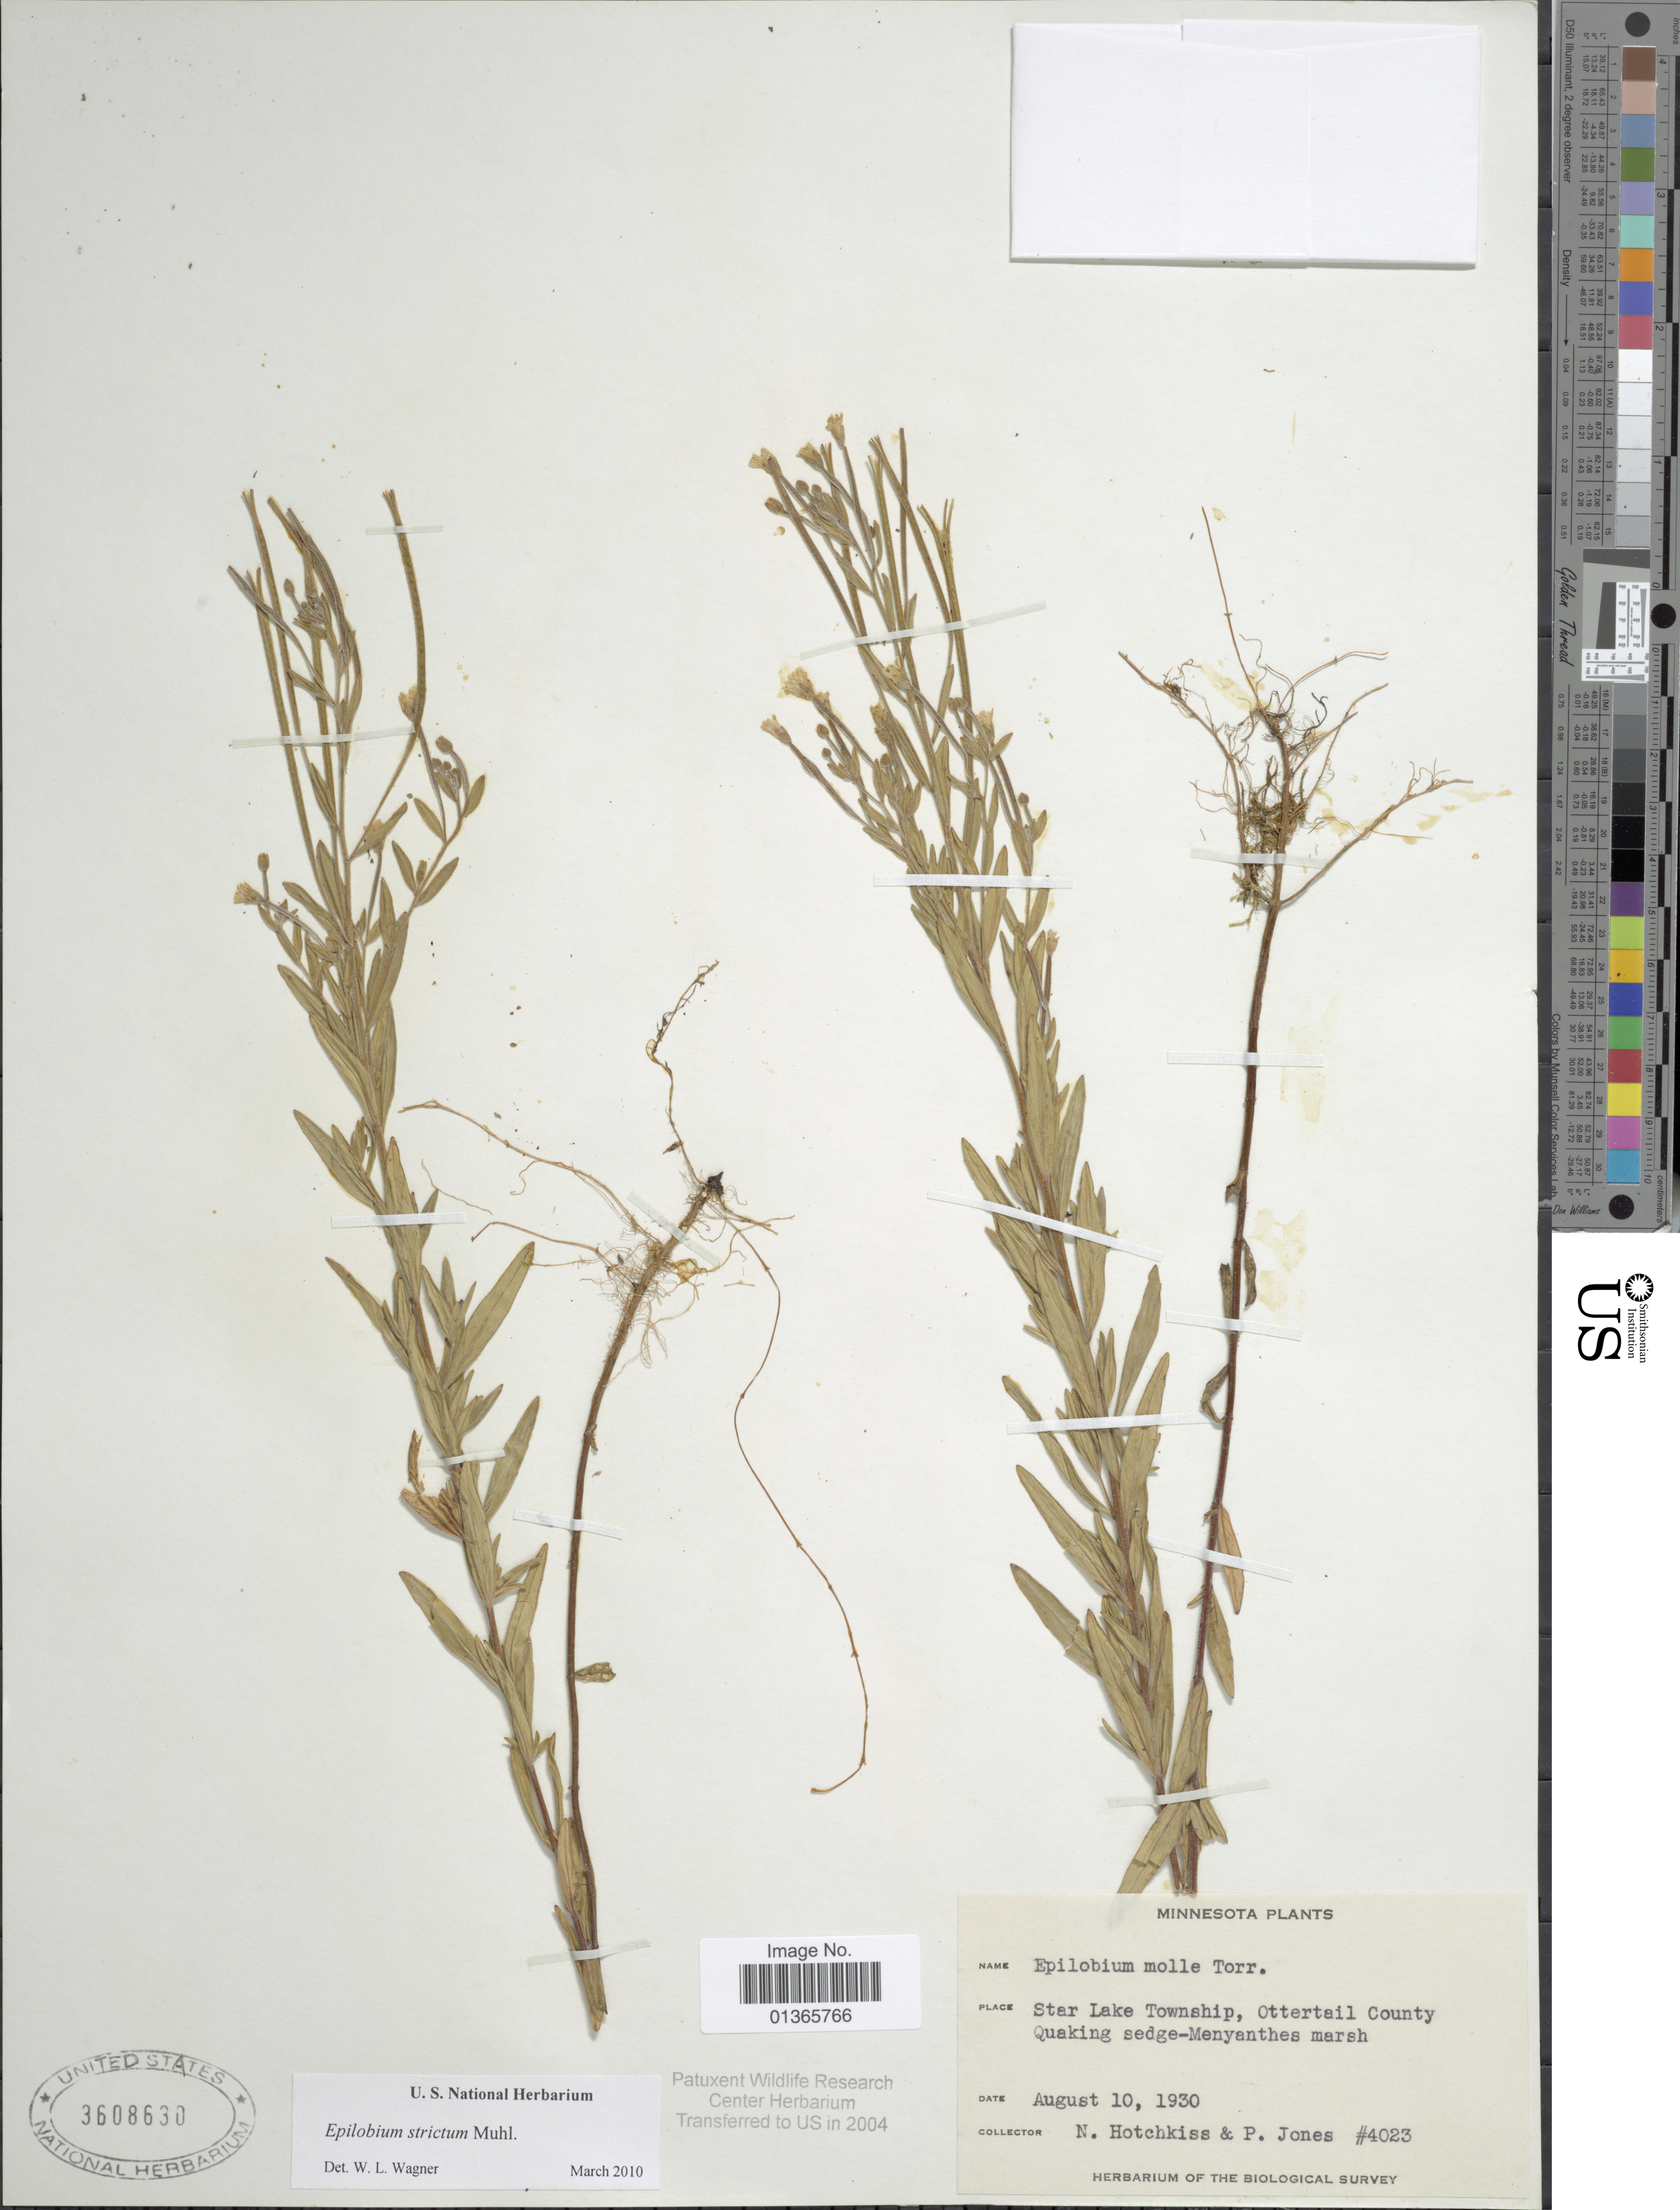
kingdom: Plantae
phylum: Tracheophyta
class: Magnoliopsida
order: Myrtales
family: Onagraceae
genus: Epilobium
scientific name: Epilobium strictum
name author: Muhl.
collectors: N. Hotchkiss & P. Jones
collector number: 4023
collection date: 1930-08-10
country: United States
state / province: Minnesota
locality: Star Lake Township, Ottertail County Quaking sedge-Menyanthes marsh.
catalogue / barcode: US 3608630